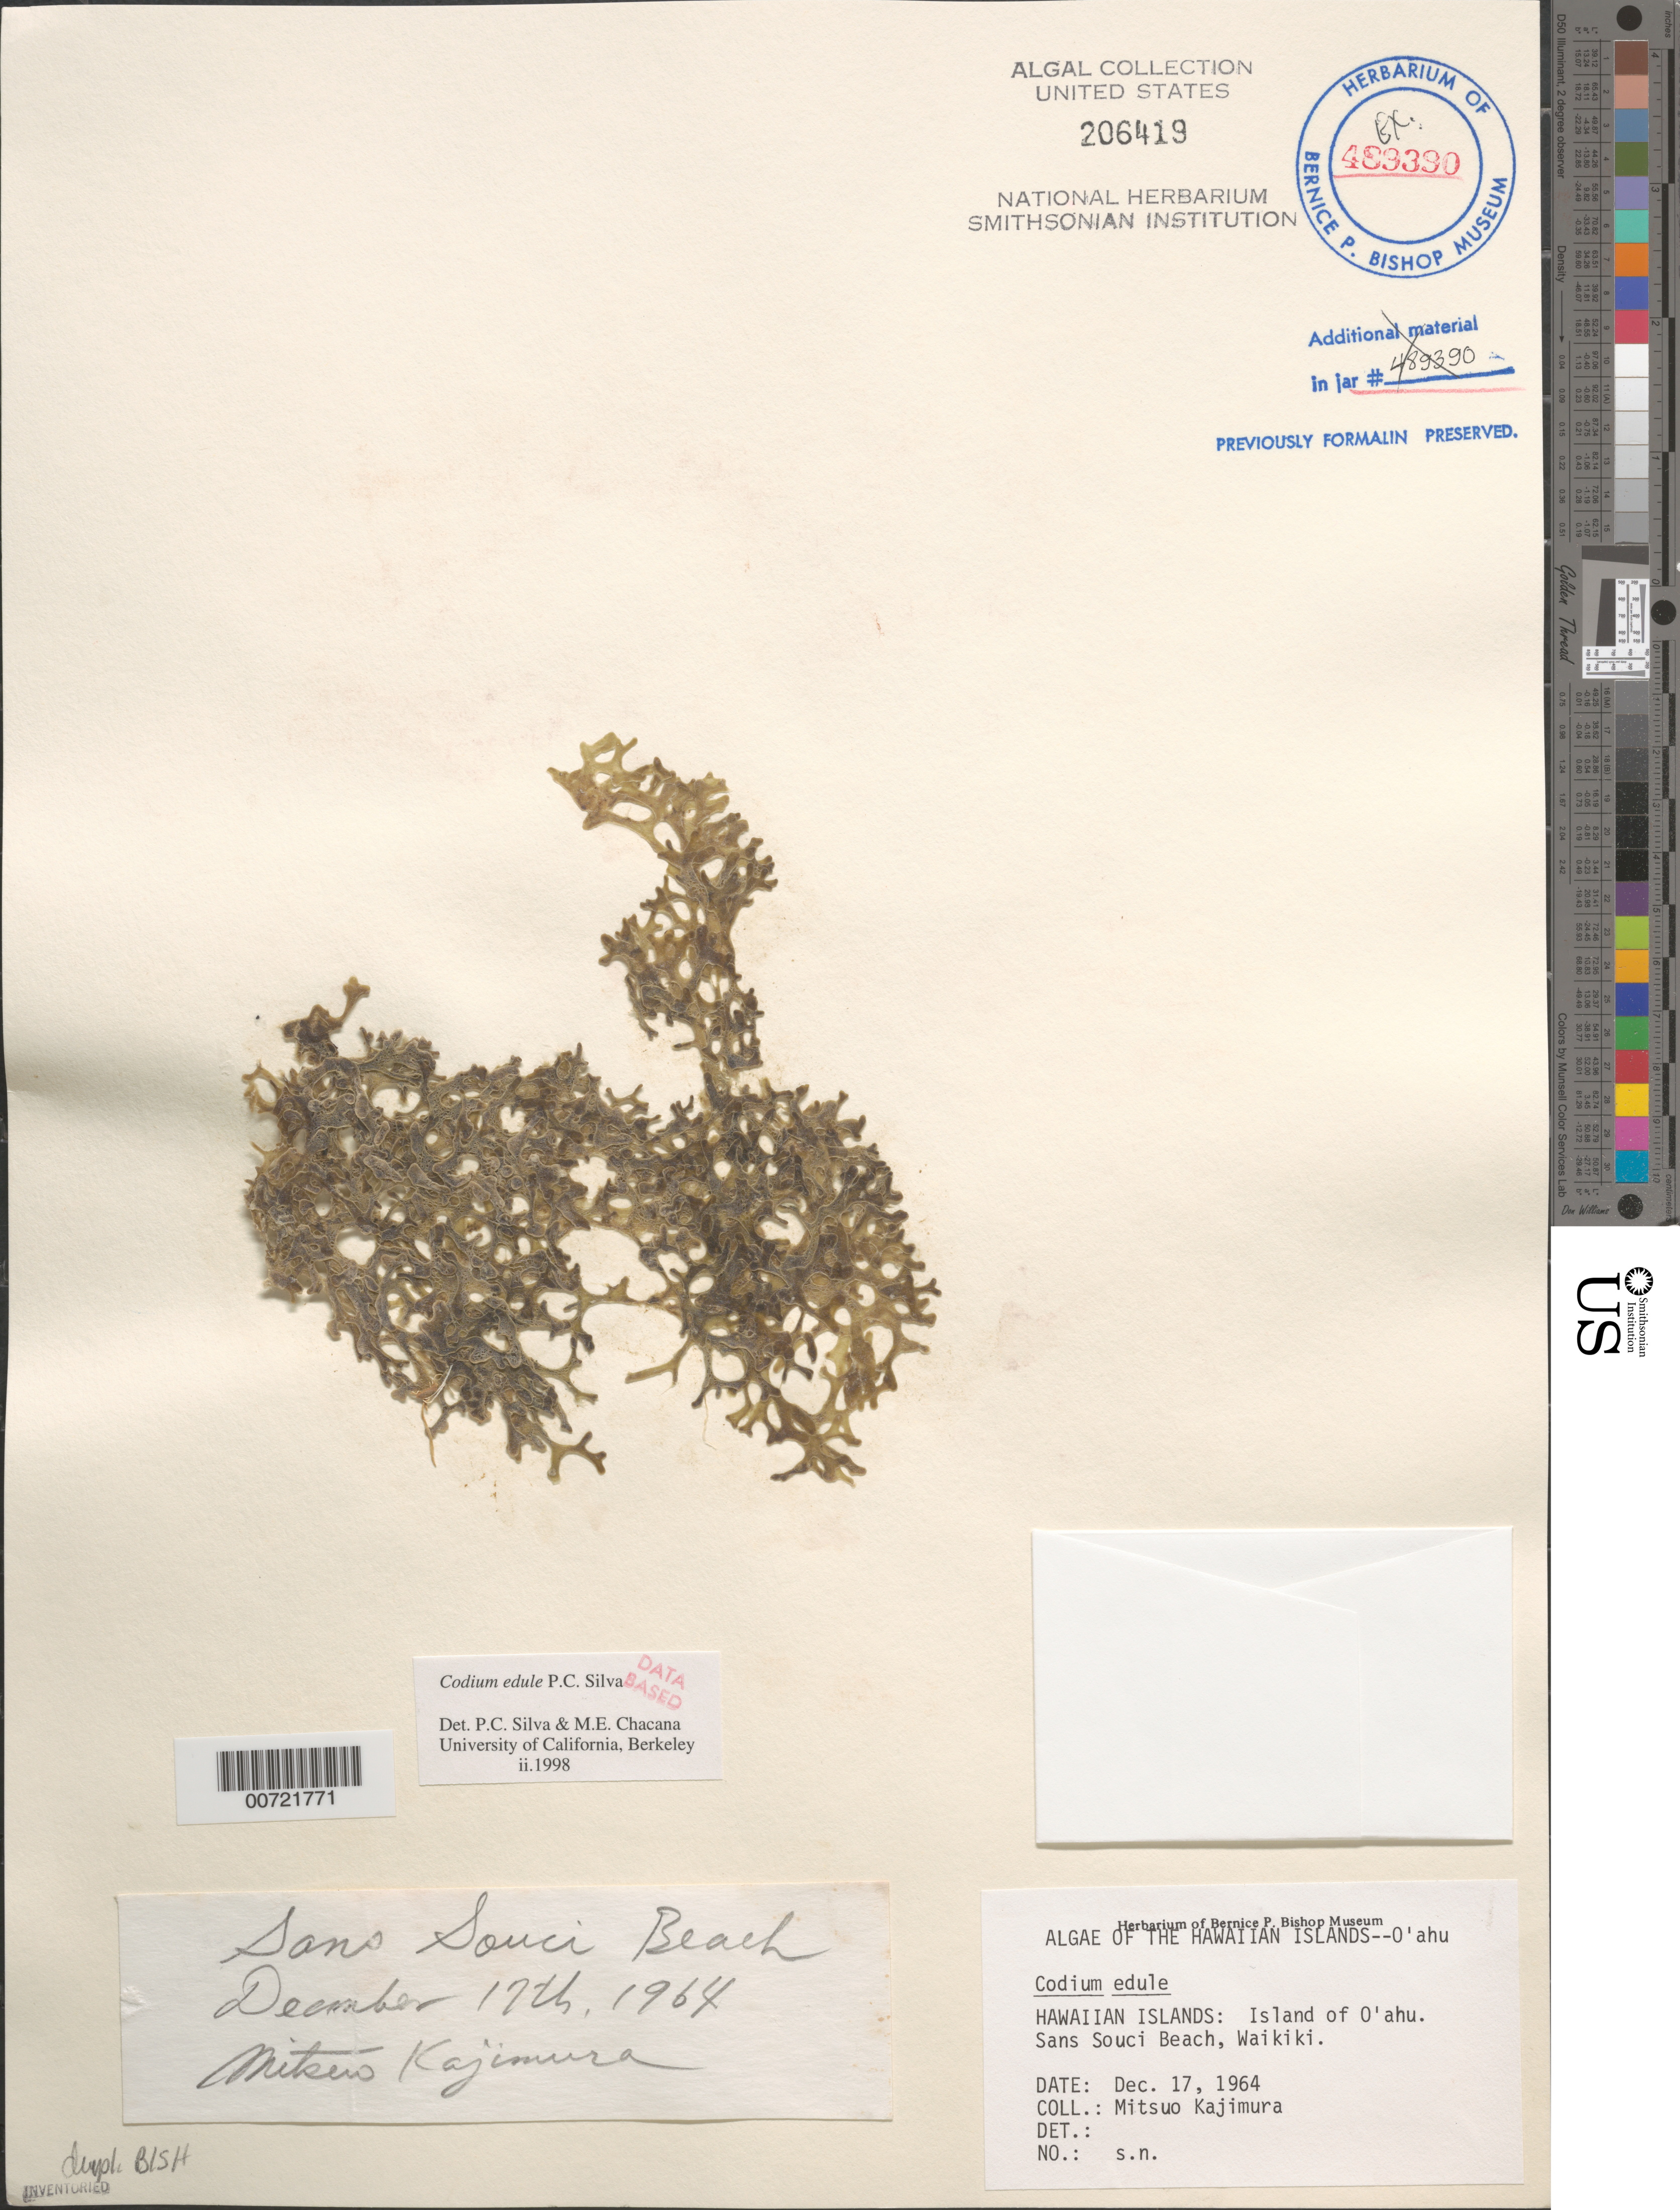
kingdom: Plantae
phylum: Chlorophyta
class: Ulvophyceae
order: Bryopsidales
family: Codiaceae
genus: Codium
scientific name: Codium edule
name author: P.C. Silva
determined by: Pedroche, F. F.; Silva, P. C.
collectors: M. Kajimura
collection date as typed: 17 Dec 1964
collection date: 1964-12-17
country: United States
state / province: Hawaii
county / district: Honolulu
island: Oahu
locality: Waikiki, Sans Souci Beach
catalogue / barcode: US 206419